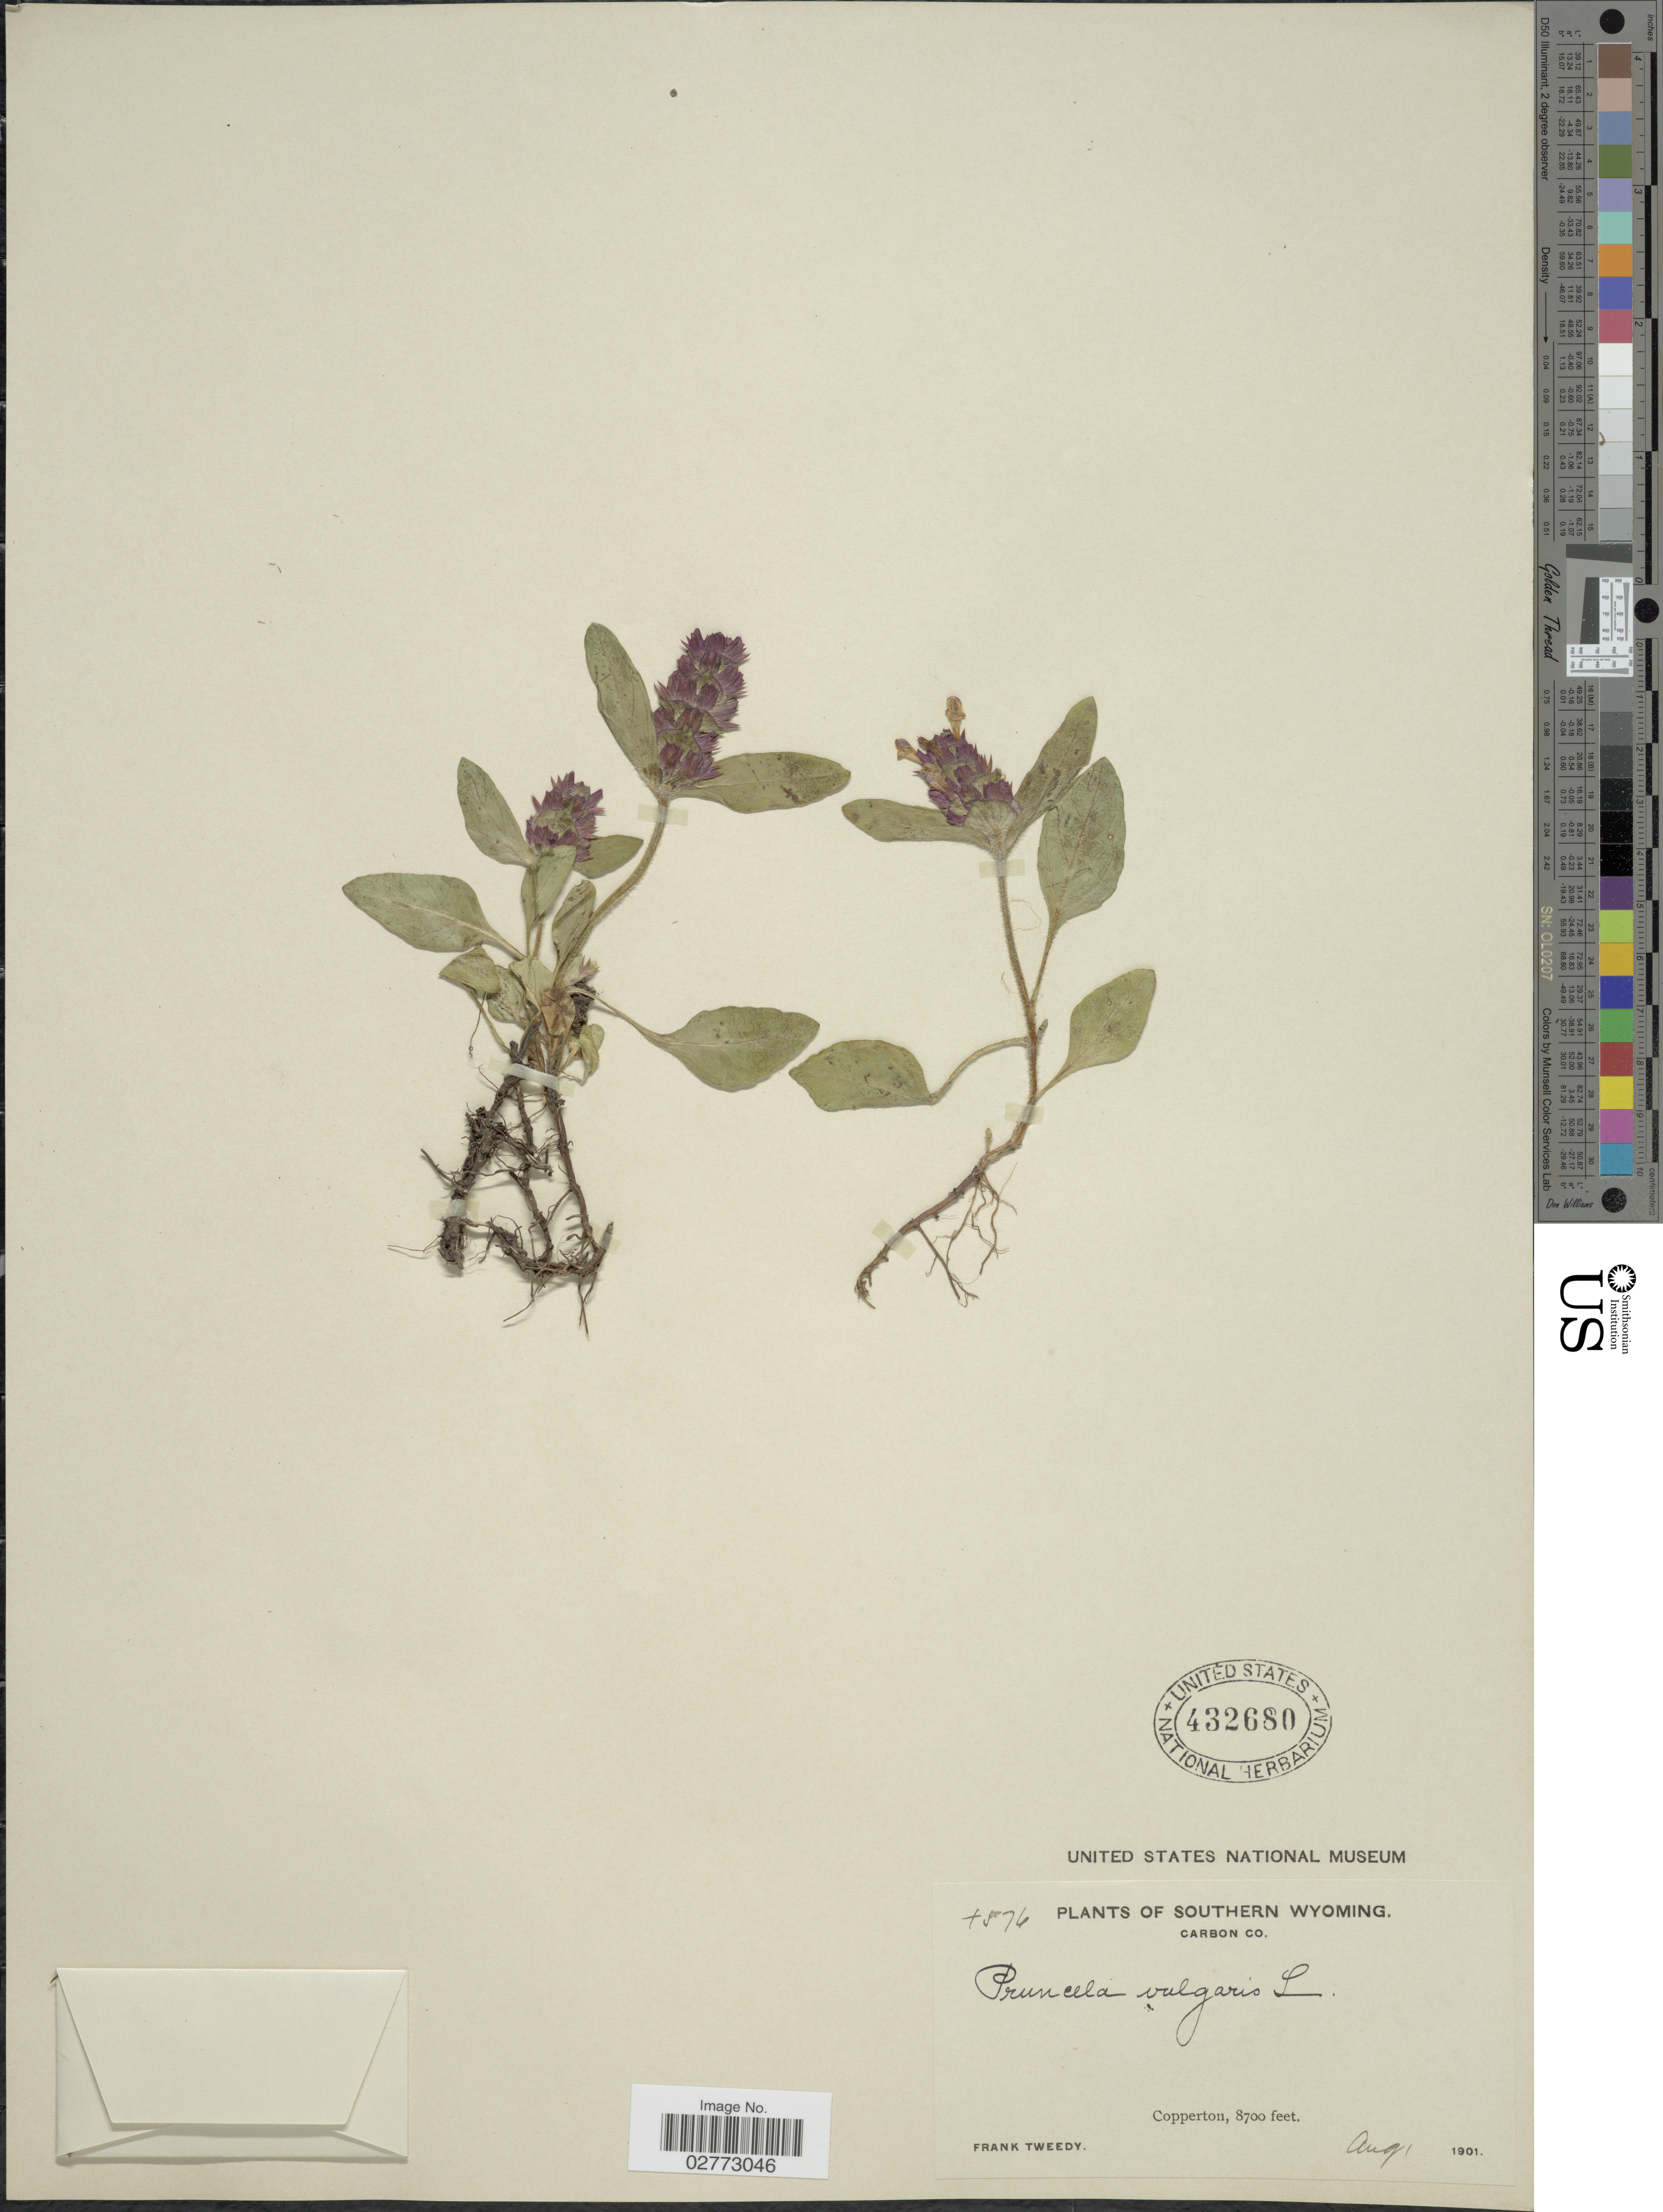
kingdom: Plantae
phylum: Tracheophyta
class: Magnoliopsida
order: Lamiales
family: Lamiaceae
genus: Prunella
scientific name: Prunella vulgaris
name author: L.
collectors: F. Tweedy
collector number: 4576*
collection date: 1901-08-01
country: United States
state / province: Wyoming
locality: Southern Wyoming. Carbon Co. Copperton.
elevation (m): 2652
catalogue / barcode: US 432680